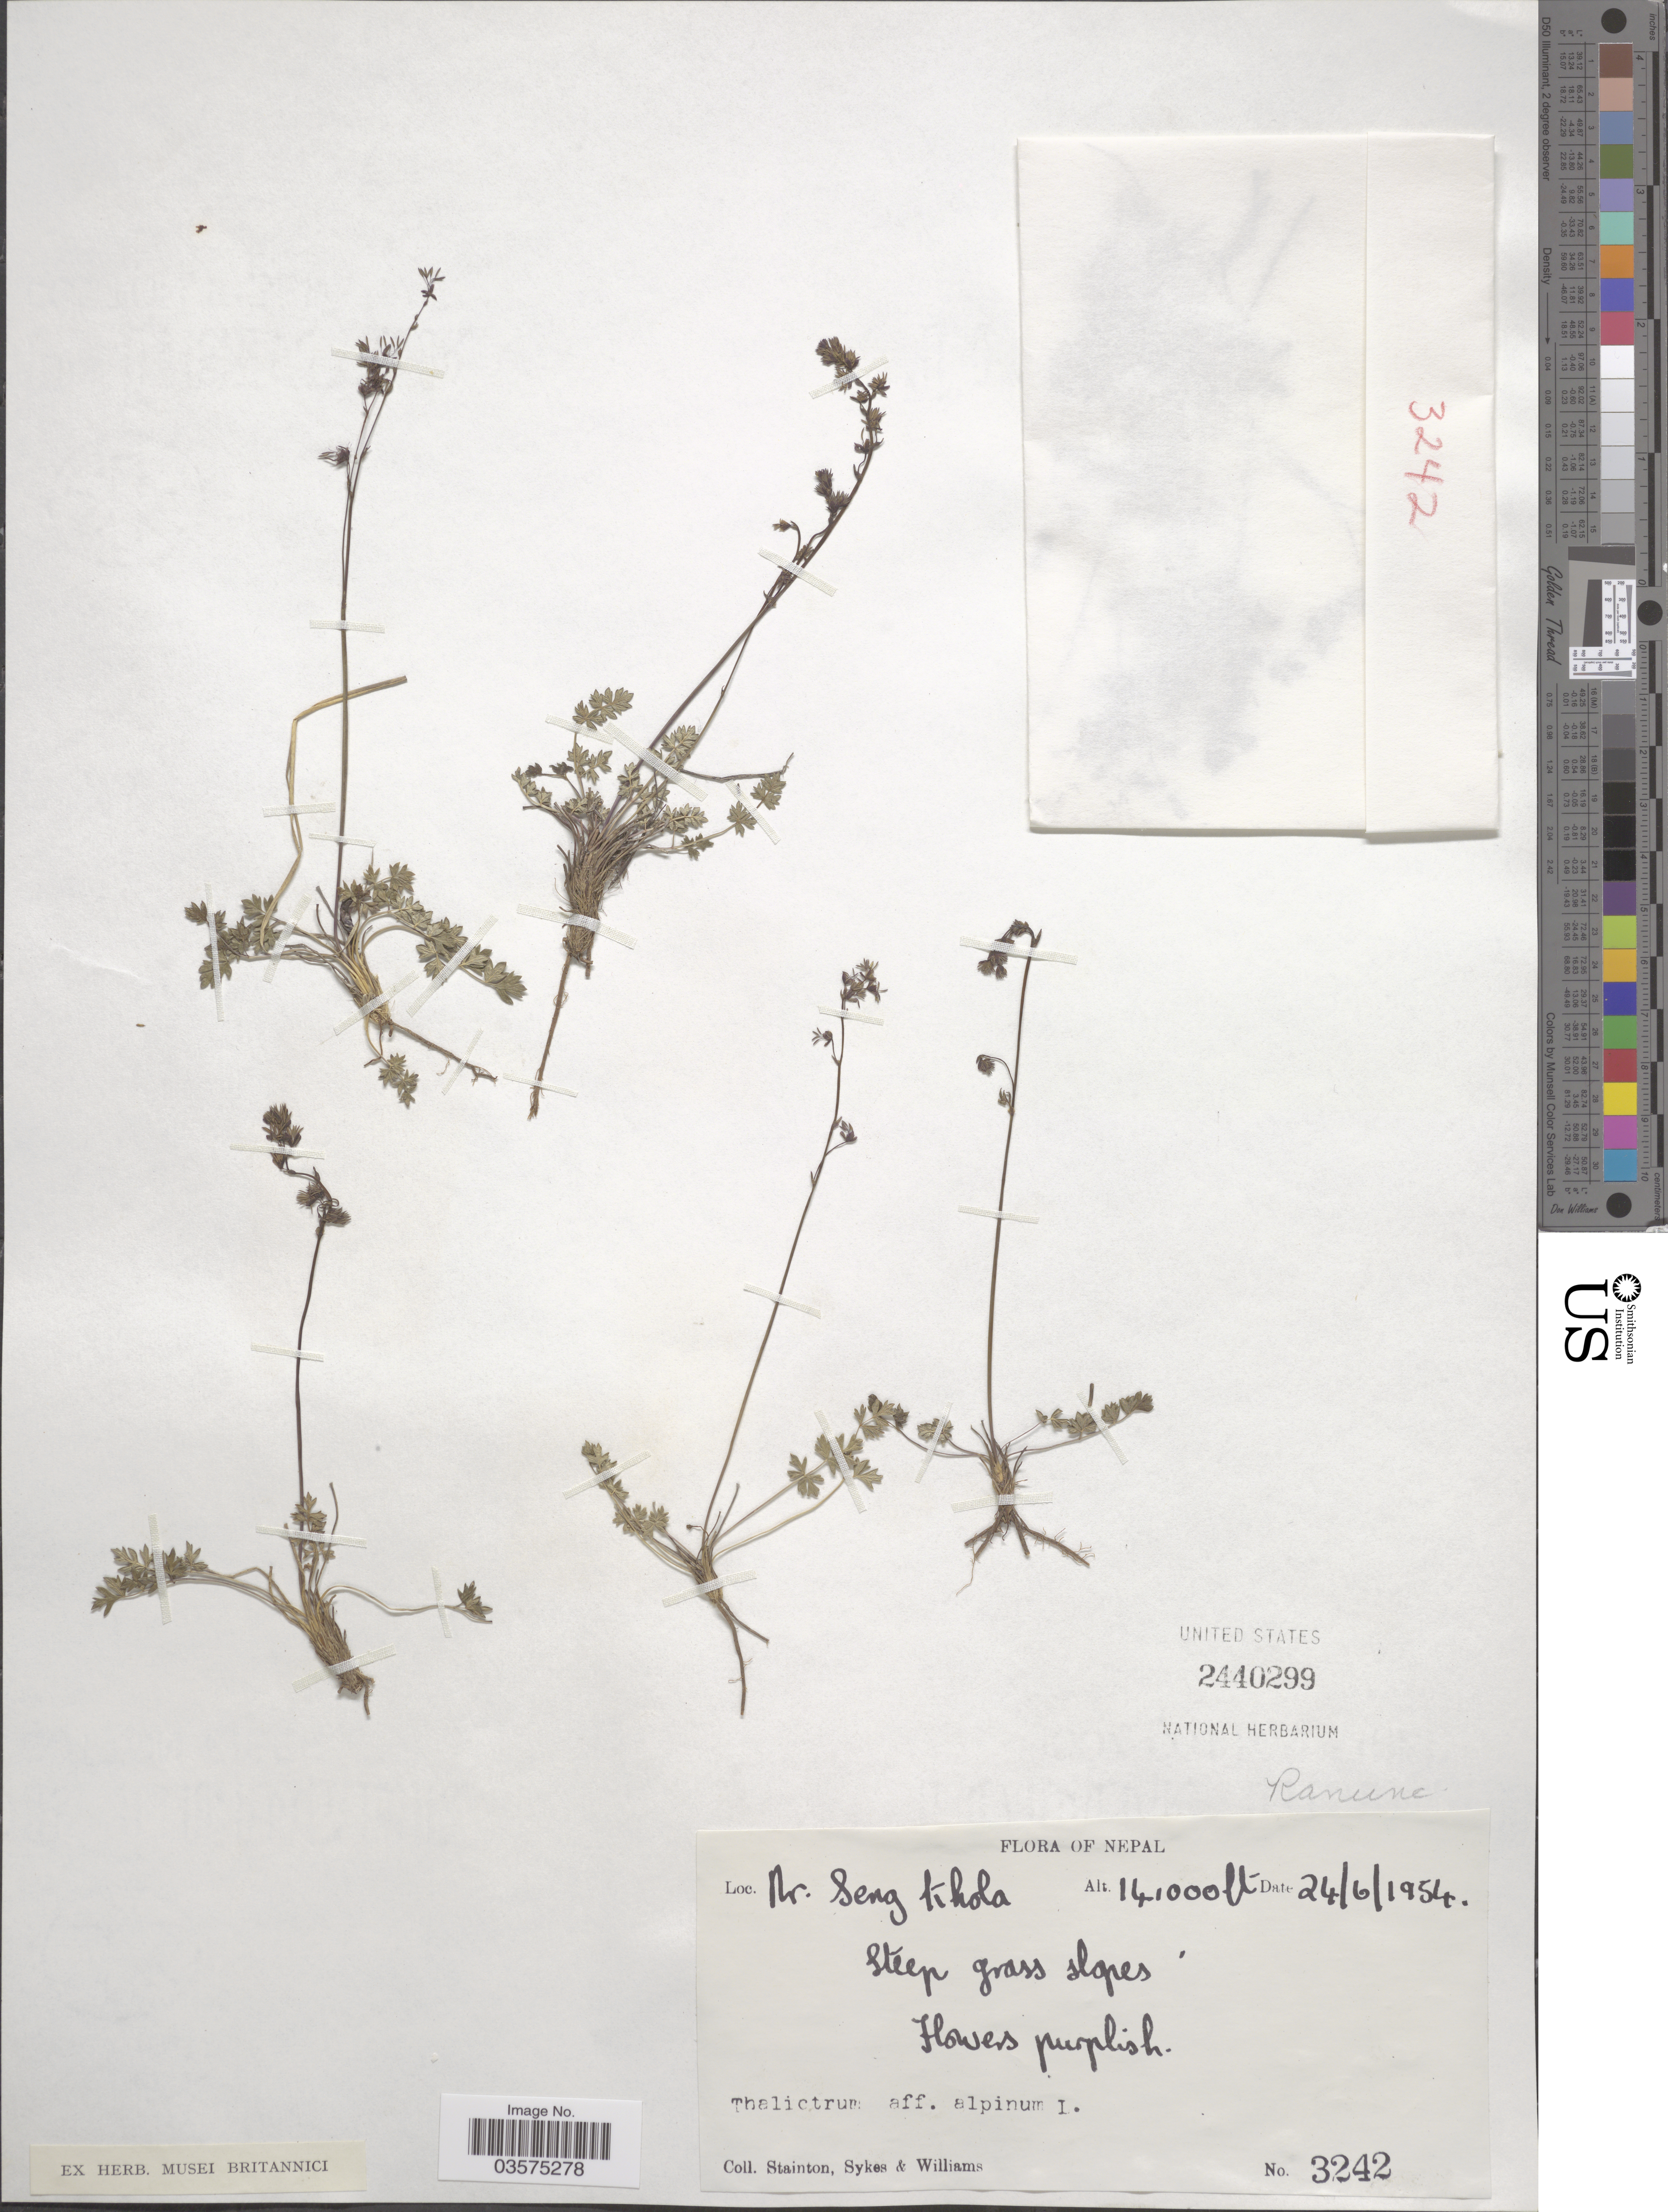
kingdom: Plantae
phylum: Tracheophyta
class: Magnoliopsida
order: Ranunculales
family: Ranunculaceae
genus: Thalictrum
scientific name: Thalictrum alpinum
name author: L.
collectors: -. Stainton, Sykes, -- & -- Williams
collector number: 3242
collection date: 1954-06-24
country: Nepal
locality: Nr. Seng Khola. [interpreted]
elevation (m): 4267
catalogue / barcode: US 2440299